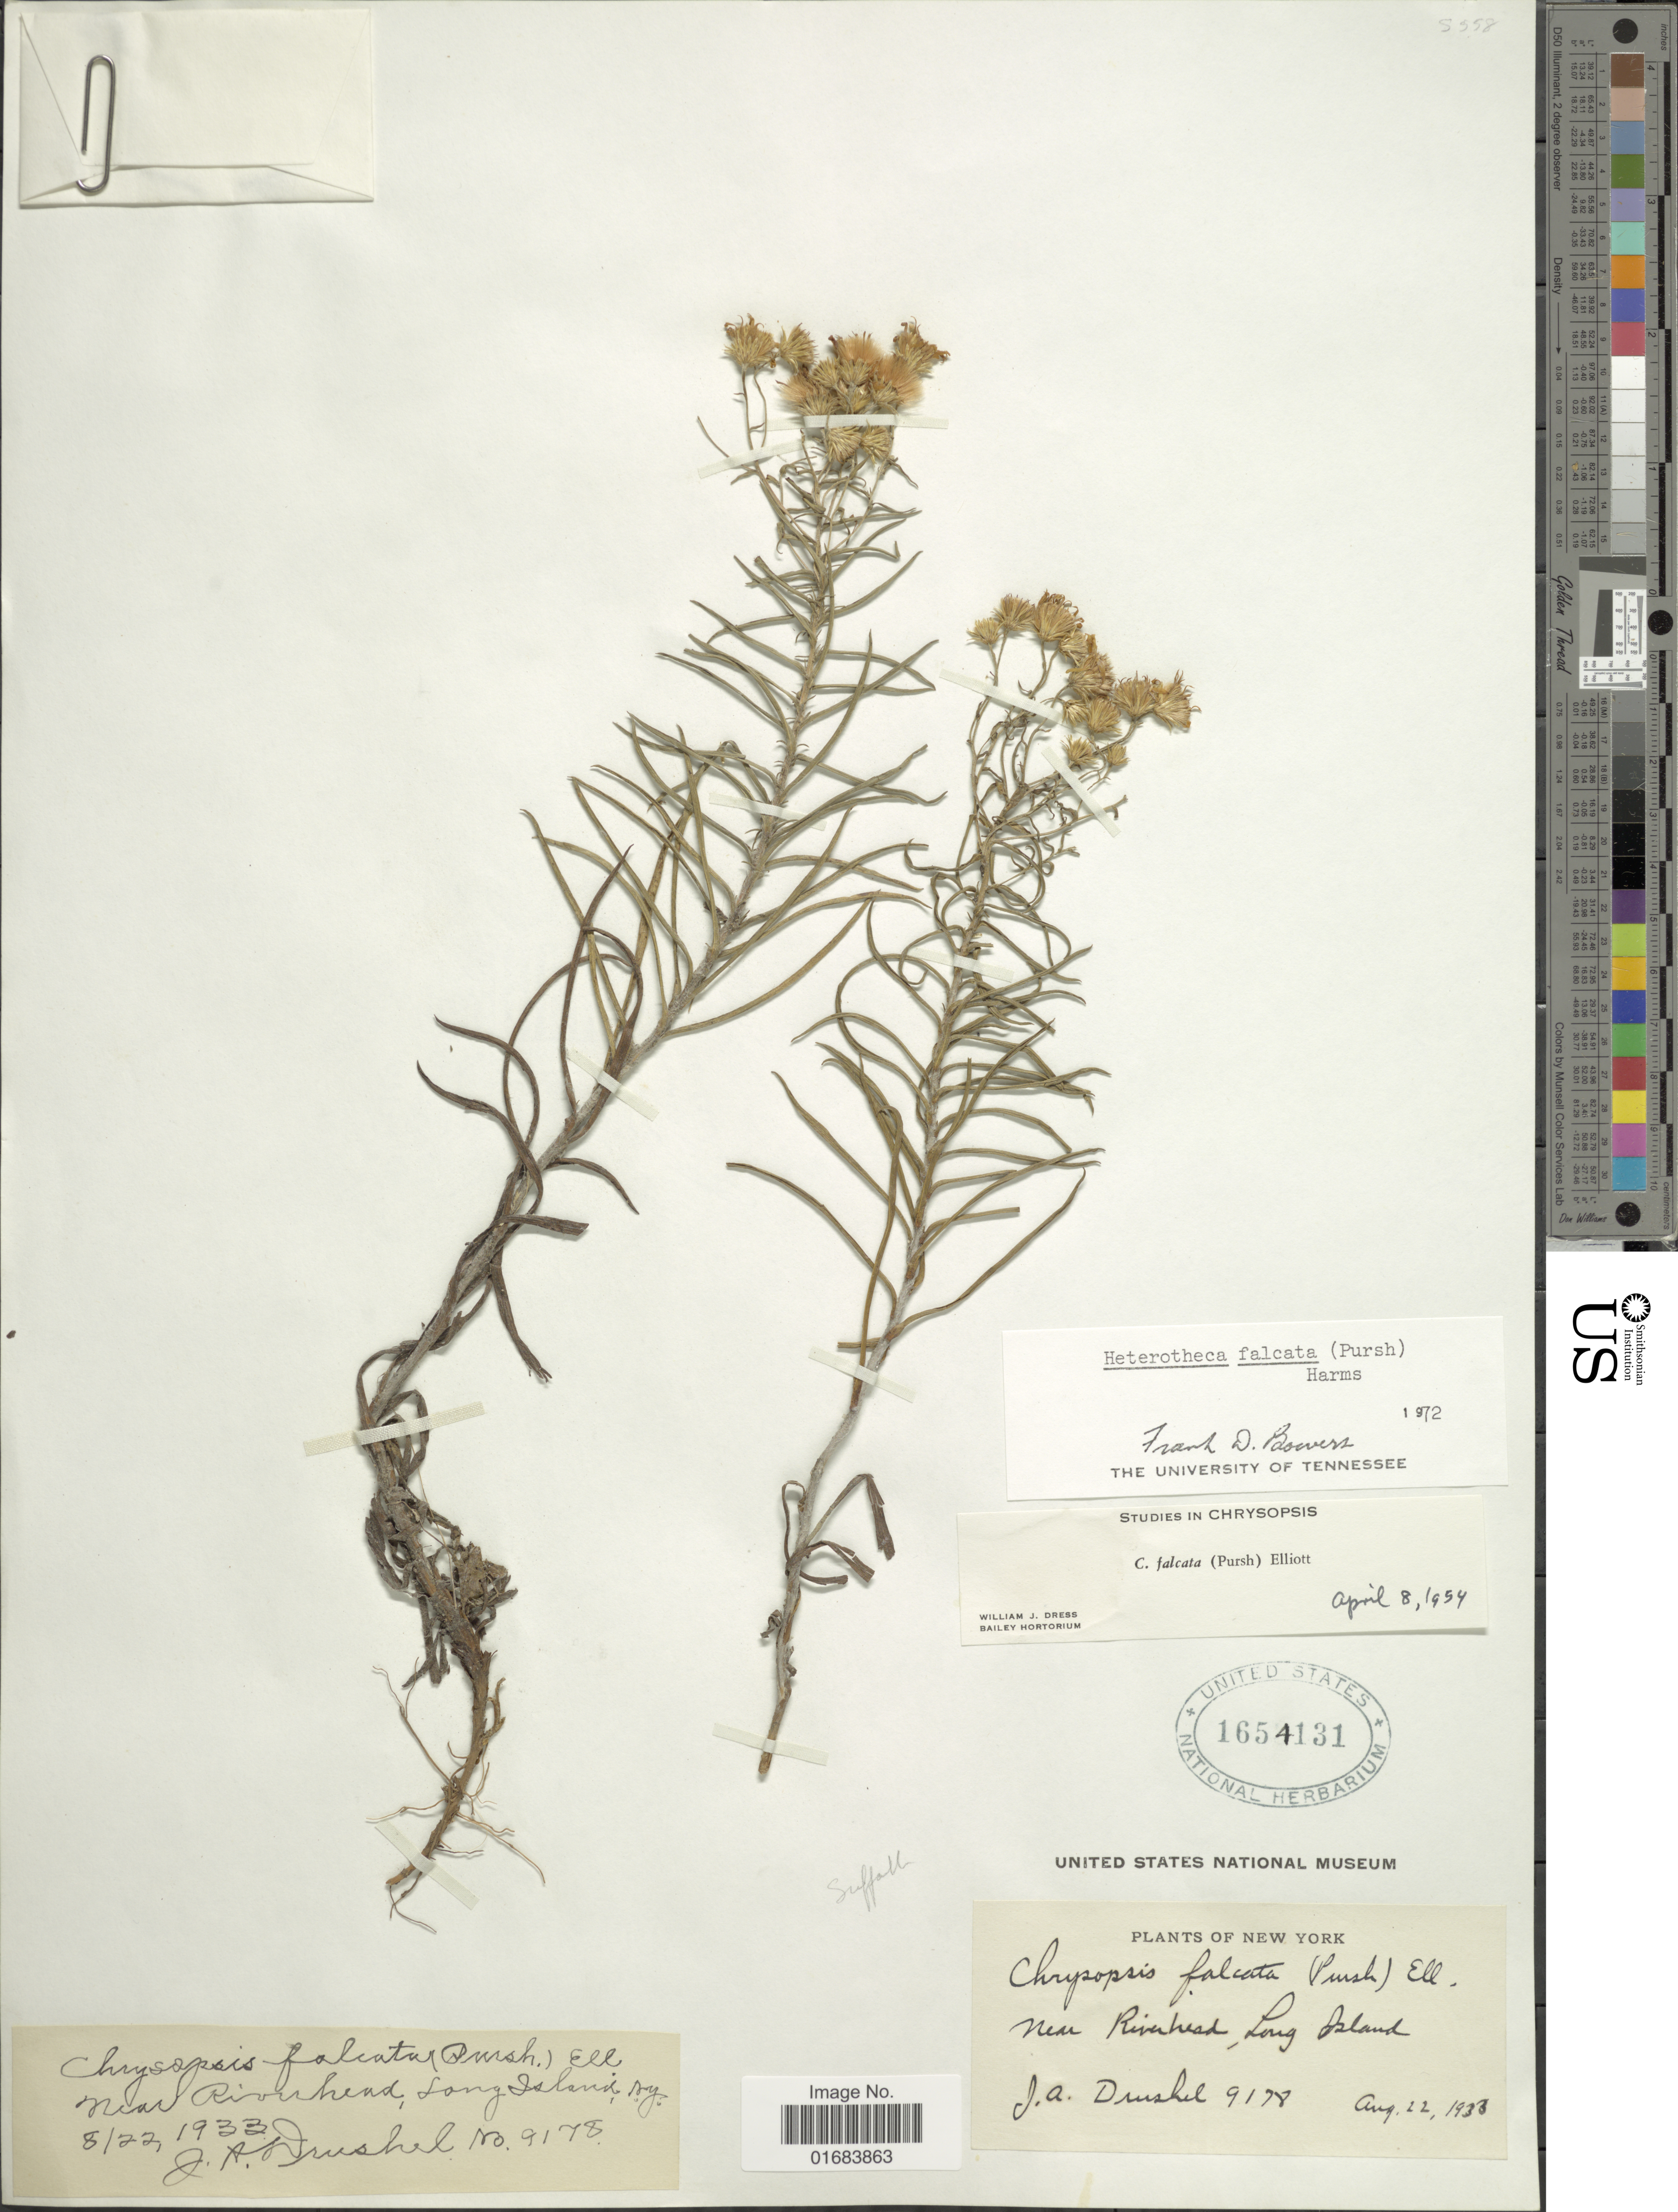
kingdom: Plantae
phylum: Tracheophyta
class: Magnoliopsida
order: Asterales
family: Asteraceae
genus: Pityopsis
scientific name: Pityopsis falcata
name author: (Pursh) Nutt.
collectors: J. A. Drushel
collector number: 9178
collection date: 1938-08-22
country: United States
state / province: New York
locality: Near Riverhead, Long Island.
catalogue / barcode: US 1654131